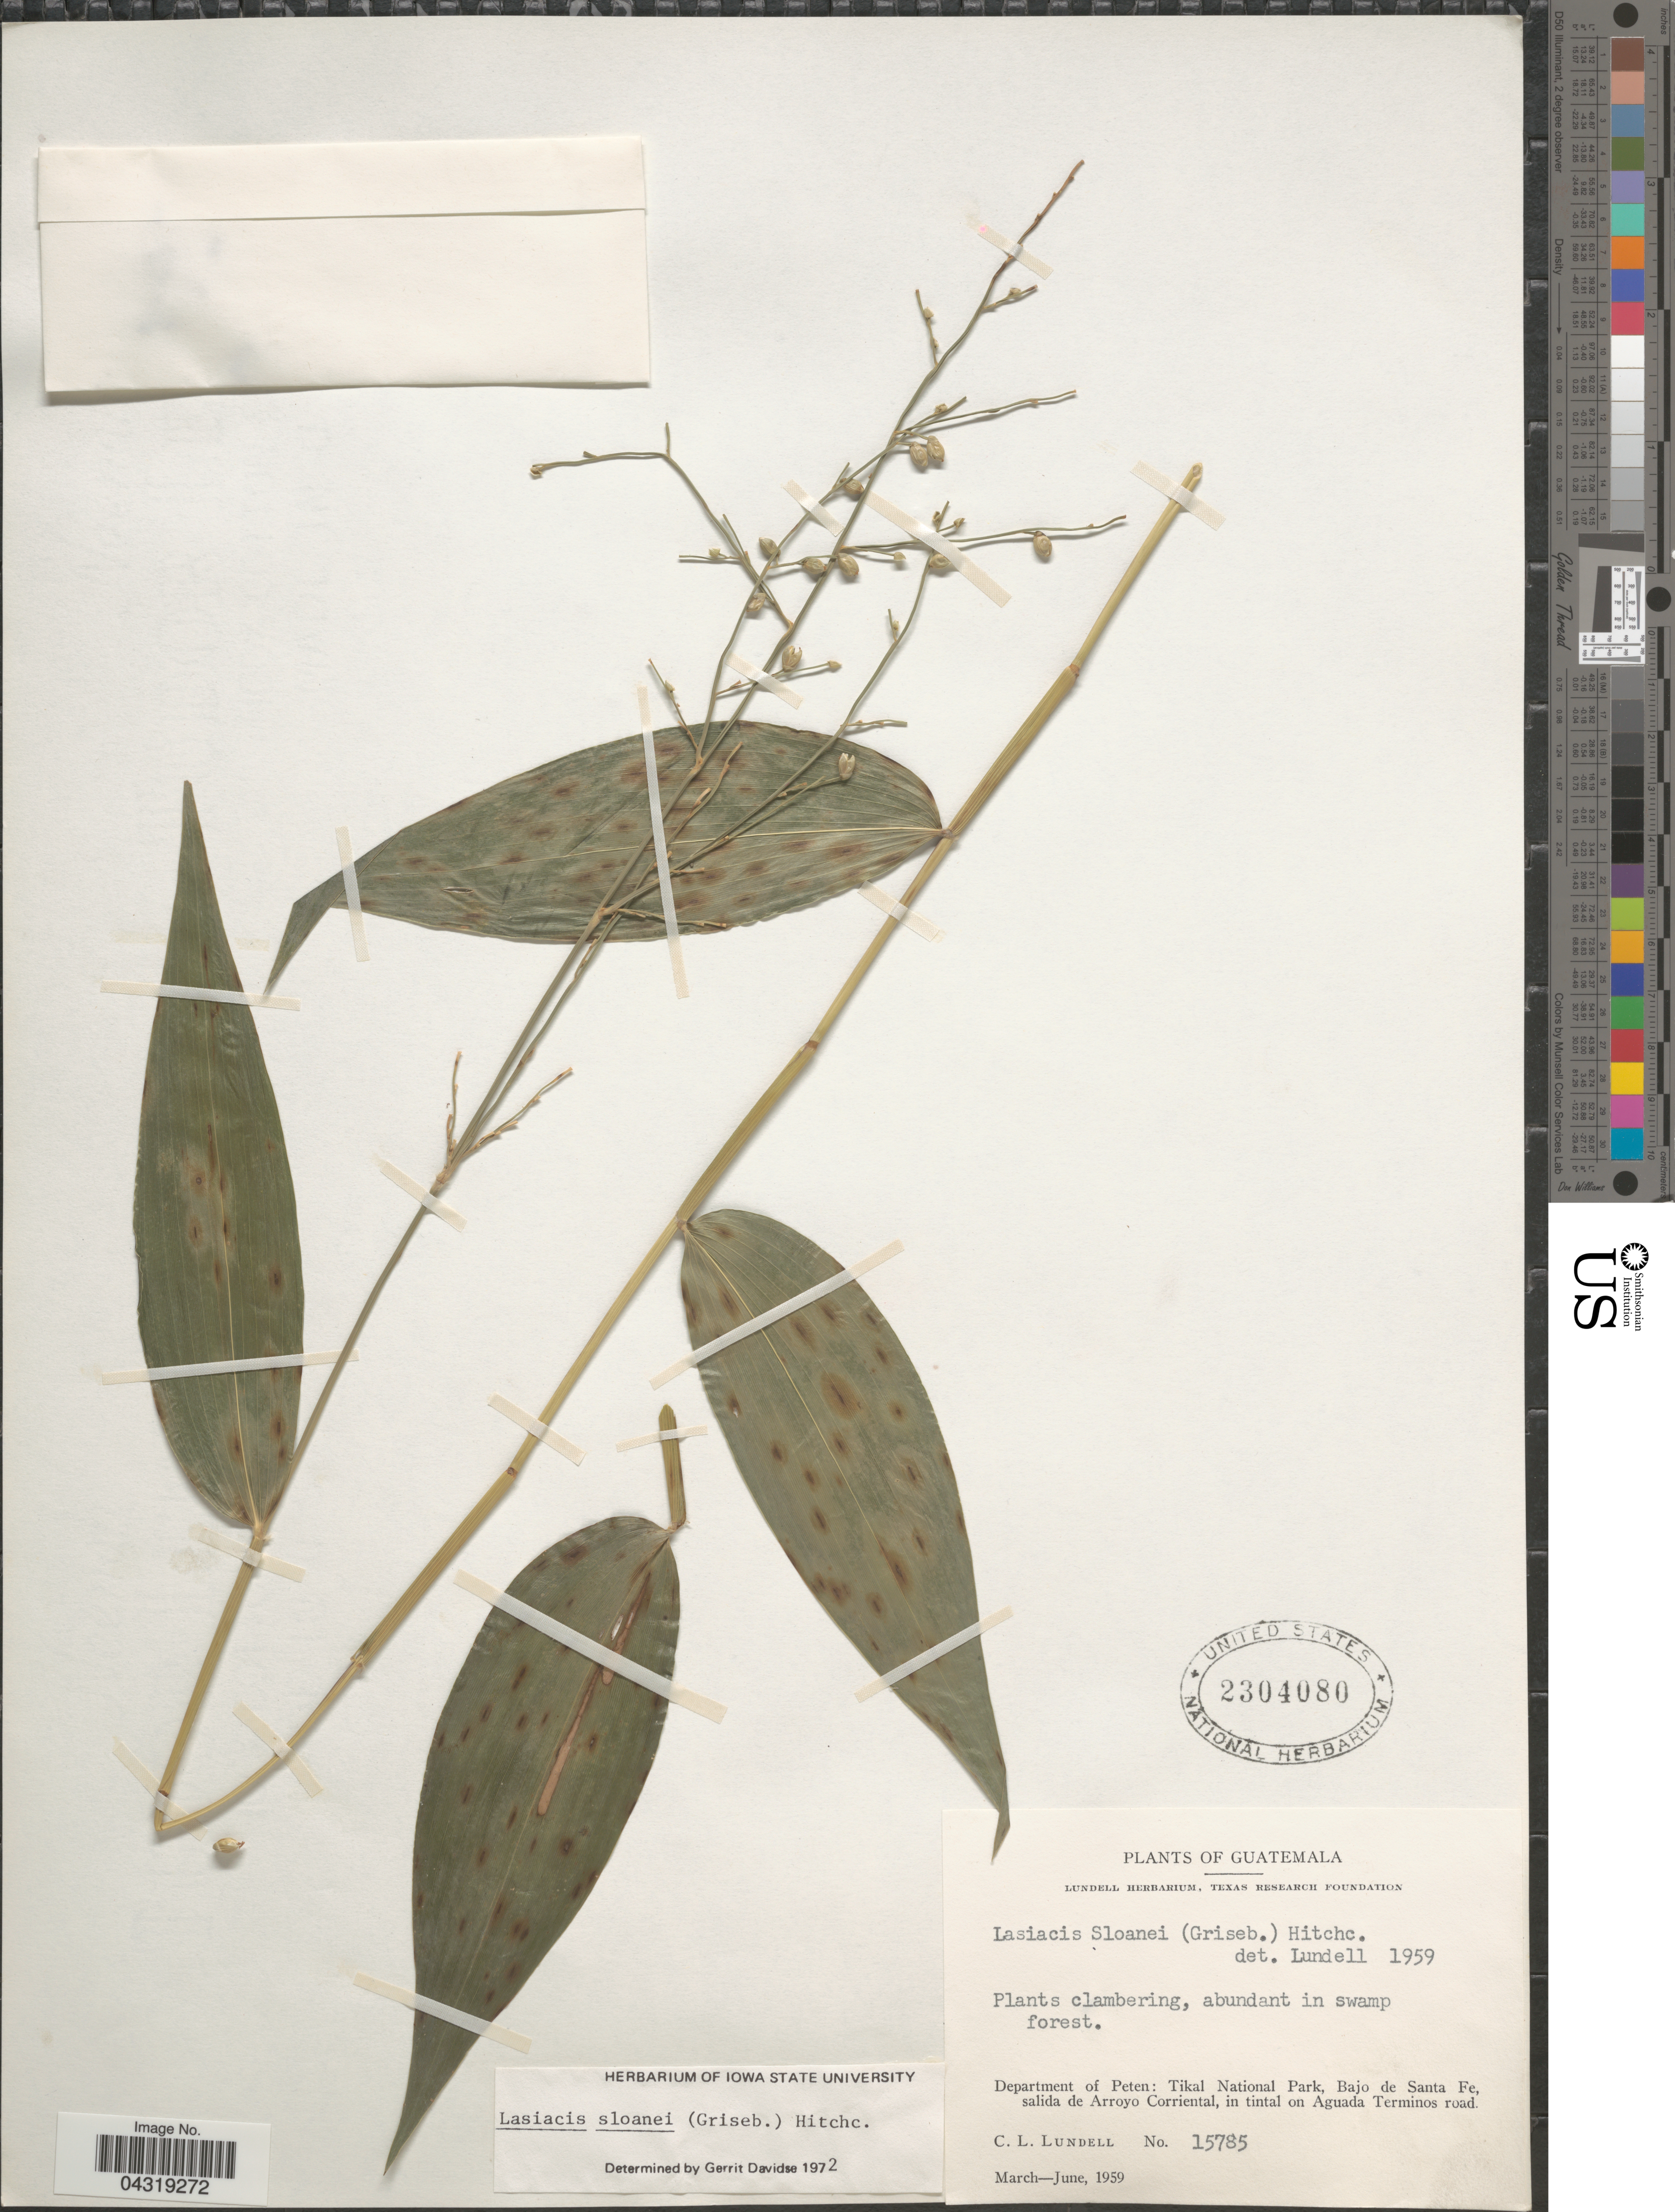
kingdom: Plantae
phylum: Tracheophyta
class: Liliopsida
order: Poales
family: Poaceae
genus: Lasiacis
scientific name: Lasiacis sloanei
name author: (Griseb.) Hitchc.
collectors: C. L. Lundell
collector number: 15785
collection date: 1959-03/1959-06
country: Guatemala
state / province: El Peten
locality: Department of Peten: Tikal National Park, Bajo de Sante Fe, salida de Arroyo Corriental, in tintal on Aguada Terminos road.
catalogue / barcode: US 2304080